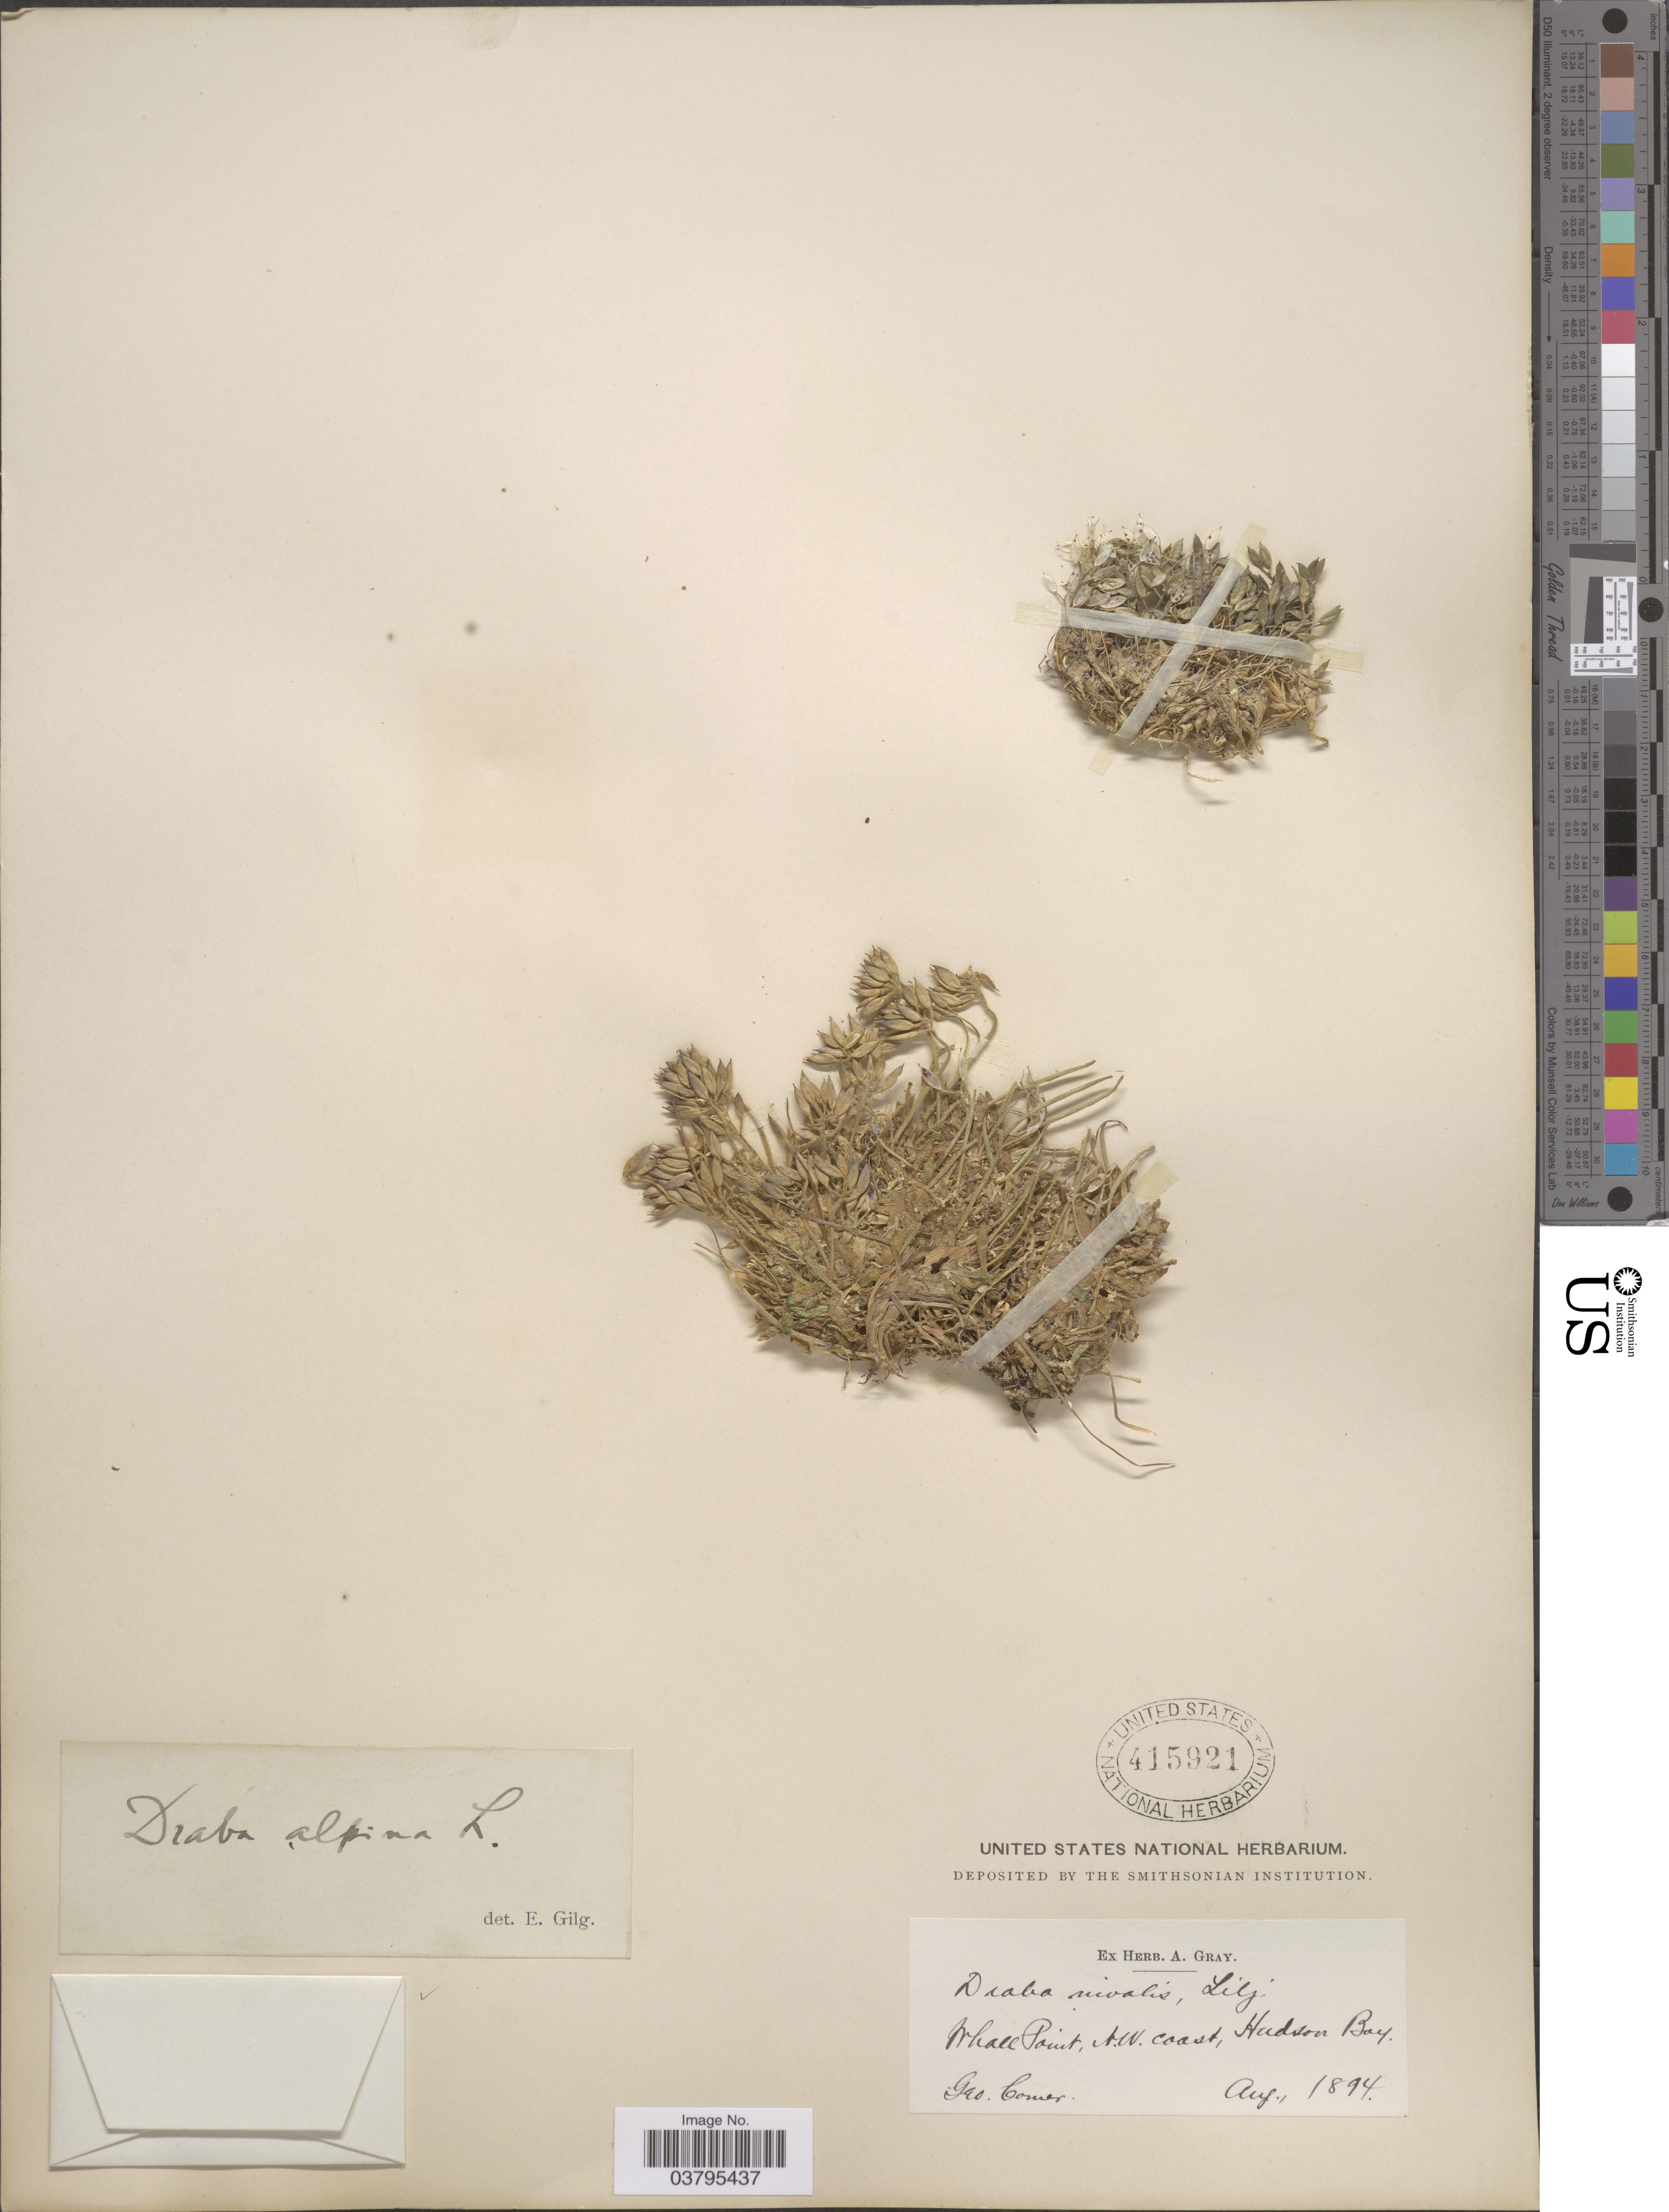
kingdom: Plantae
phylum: Tracheophyta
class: Magnoliopsida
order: Brassicales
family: Brassicaceae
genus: Draba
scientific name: Draba alpina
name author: L.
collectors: G. Comer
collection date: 1894-08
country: Canada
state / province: Nunavut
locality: Whale Point, N.W. coast, Hudson Bay.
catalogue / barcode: US 415921